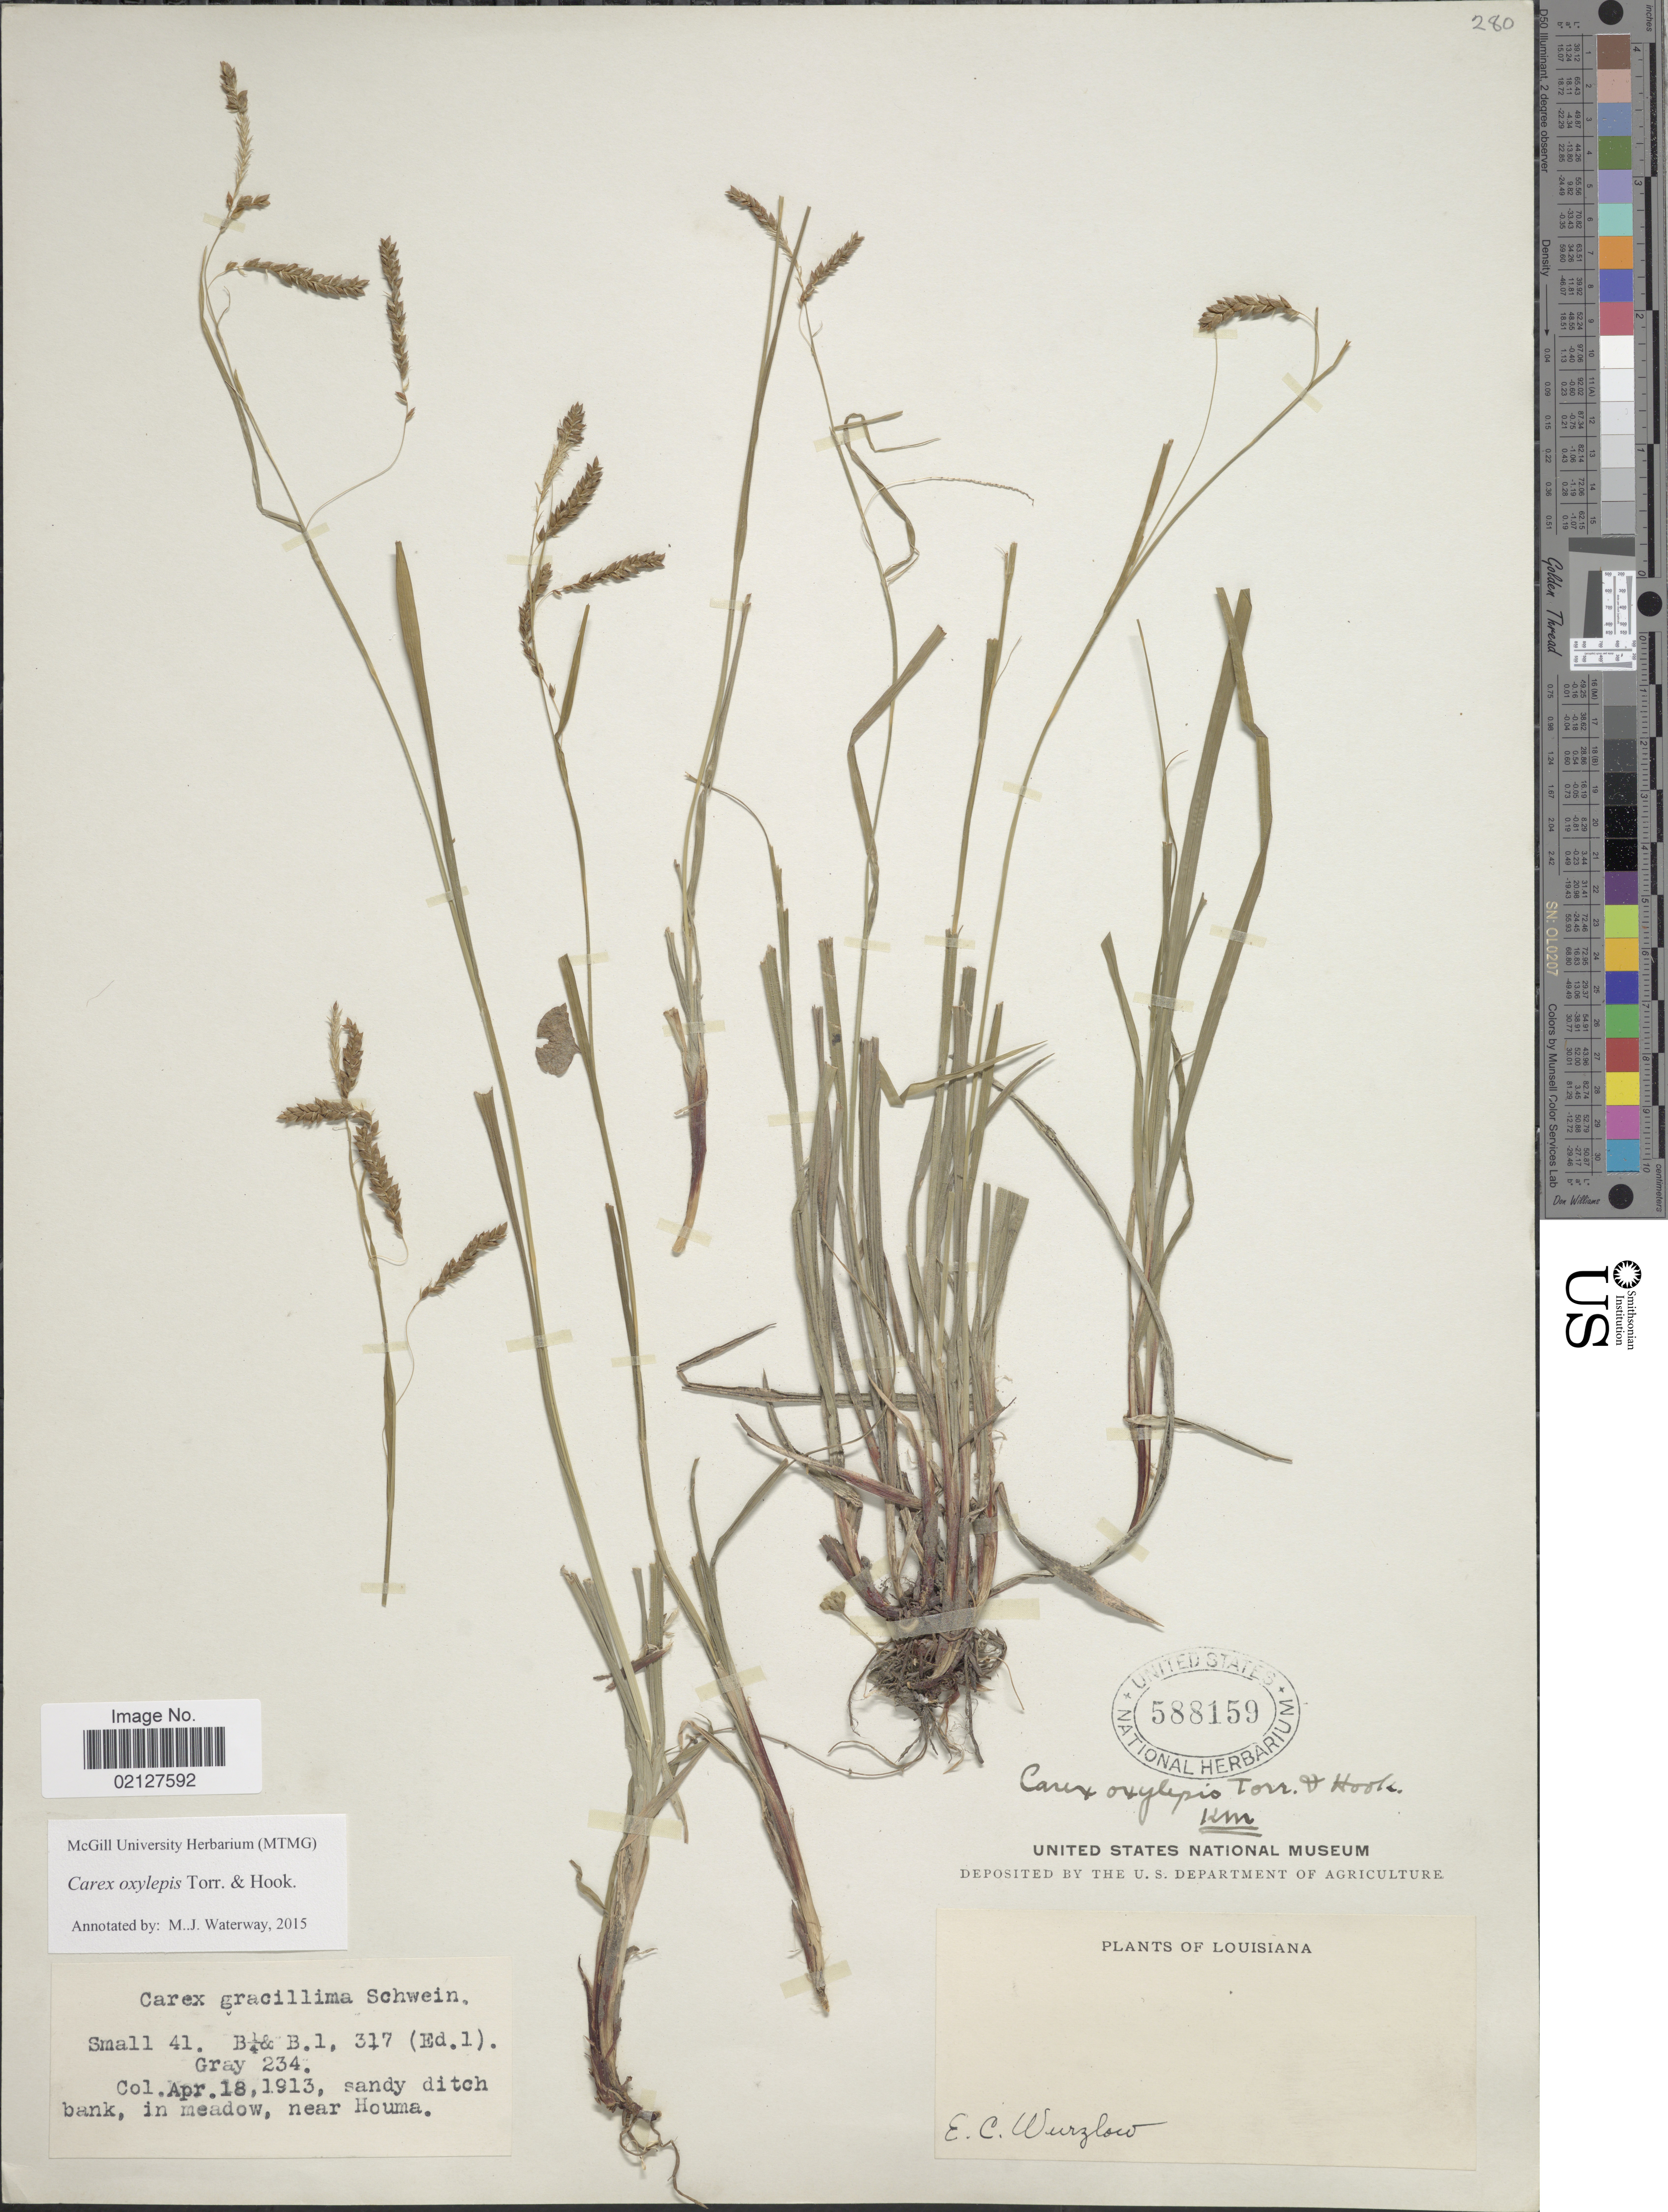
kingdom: Plantae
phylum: Tracheophyta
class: Liliopsida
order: Poales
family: Cyperaceae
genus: Carex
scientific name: Carex oxylepis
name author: Torr. & Hook.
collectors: E. Wurzlow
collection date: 1913-04-18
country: United States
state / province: Louisiana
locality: Near Houma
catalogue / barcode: US 588159